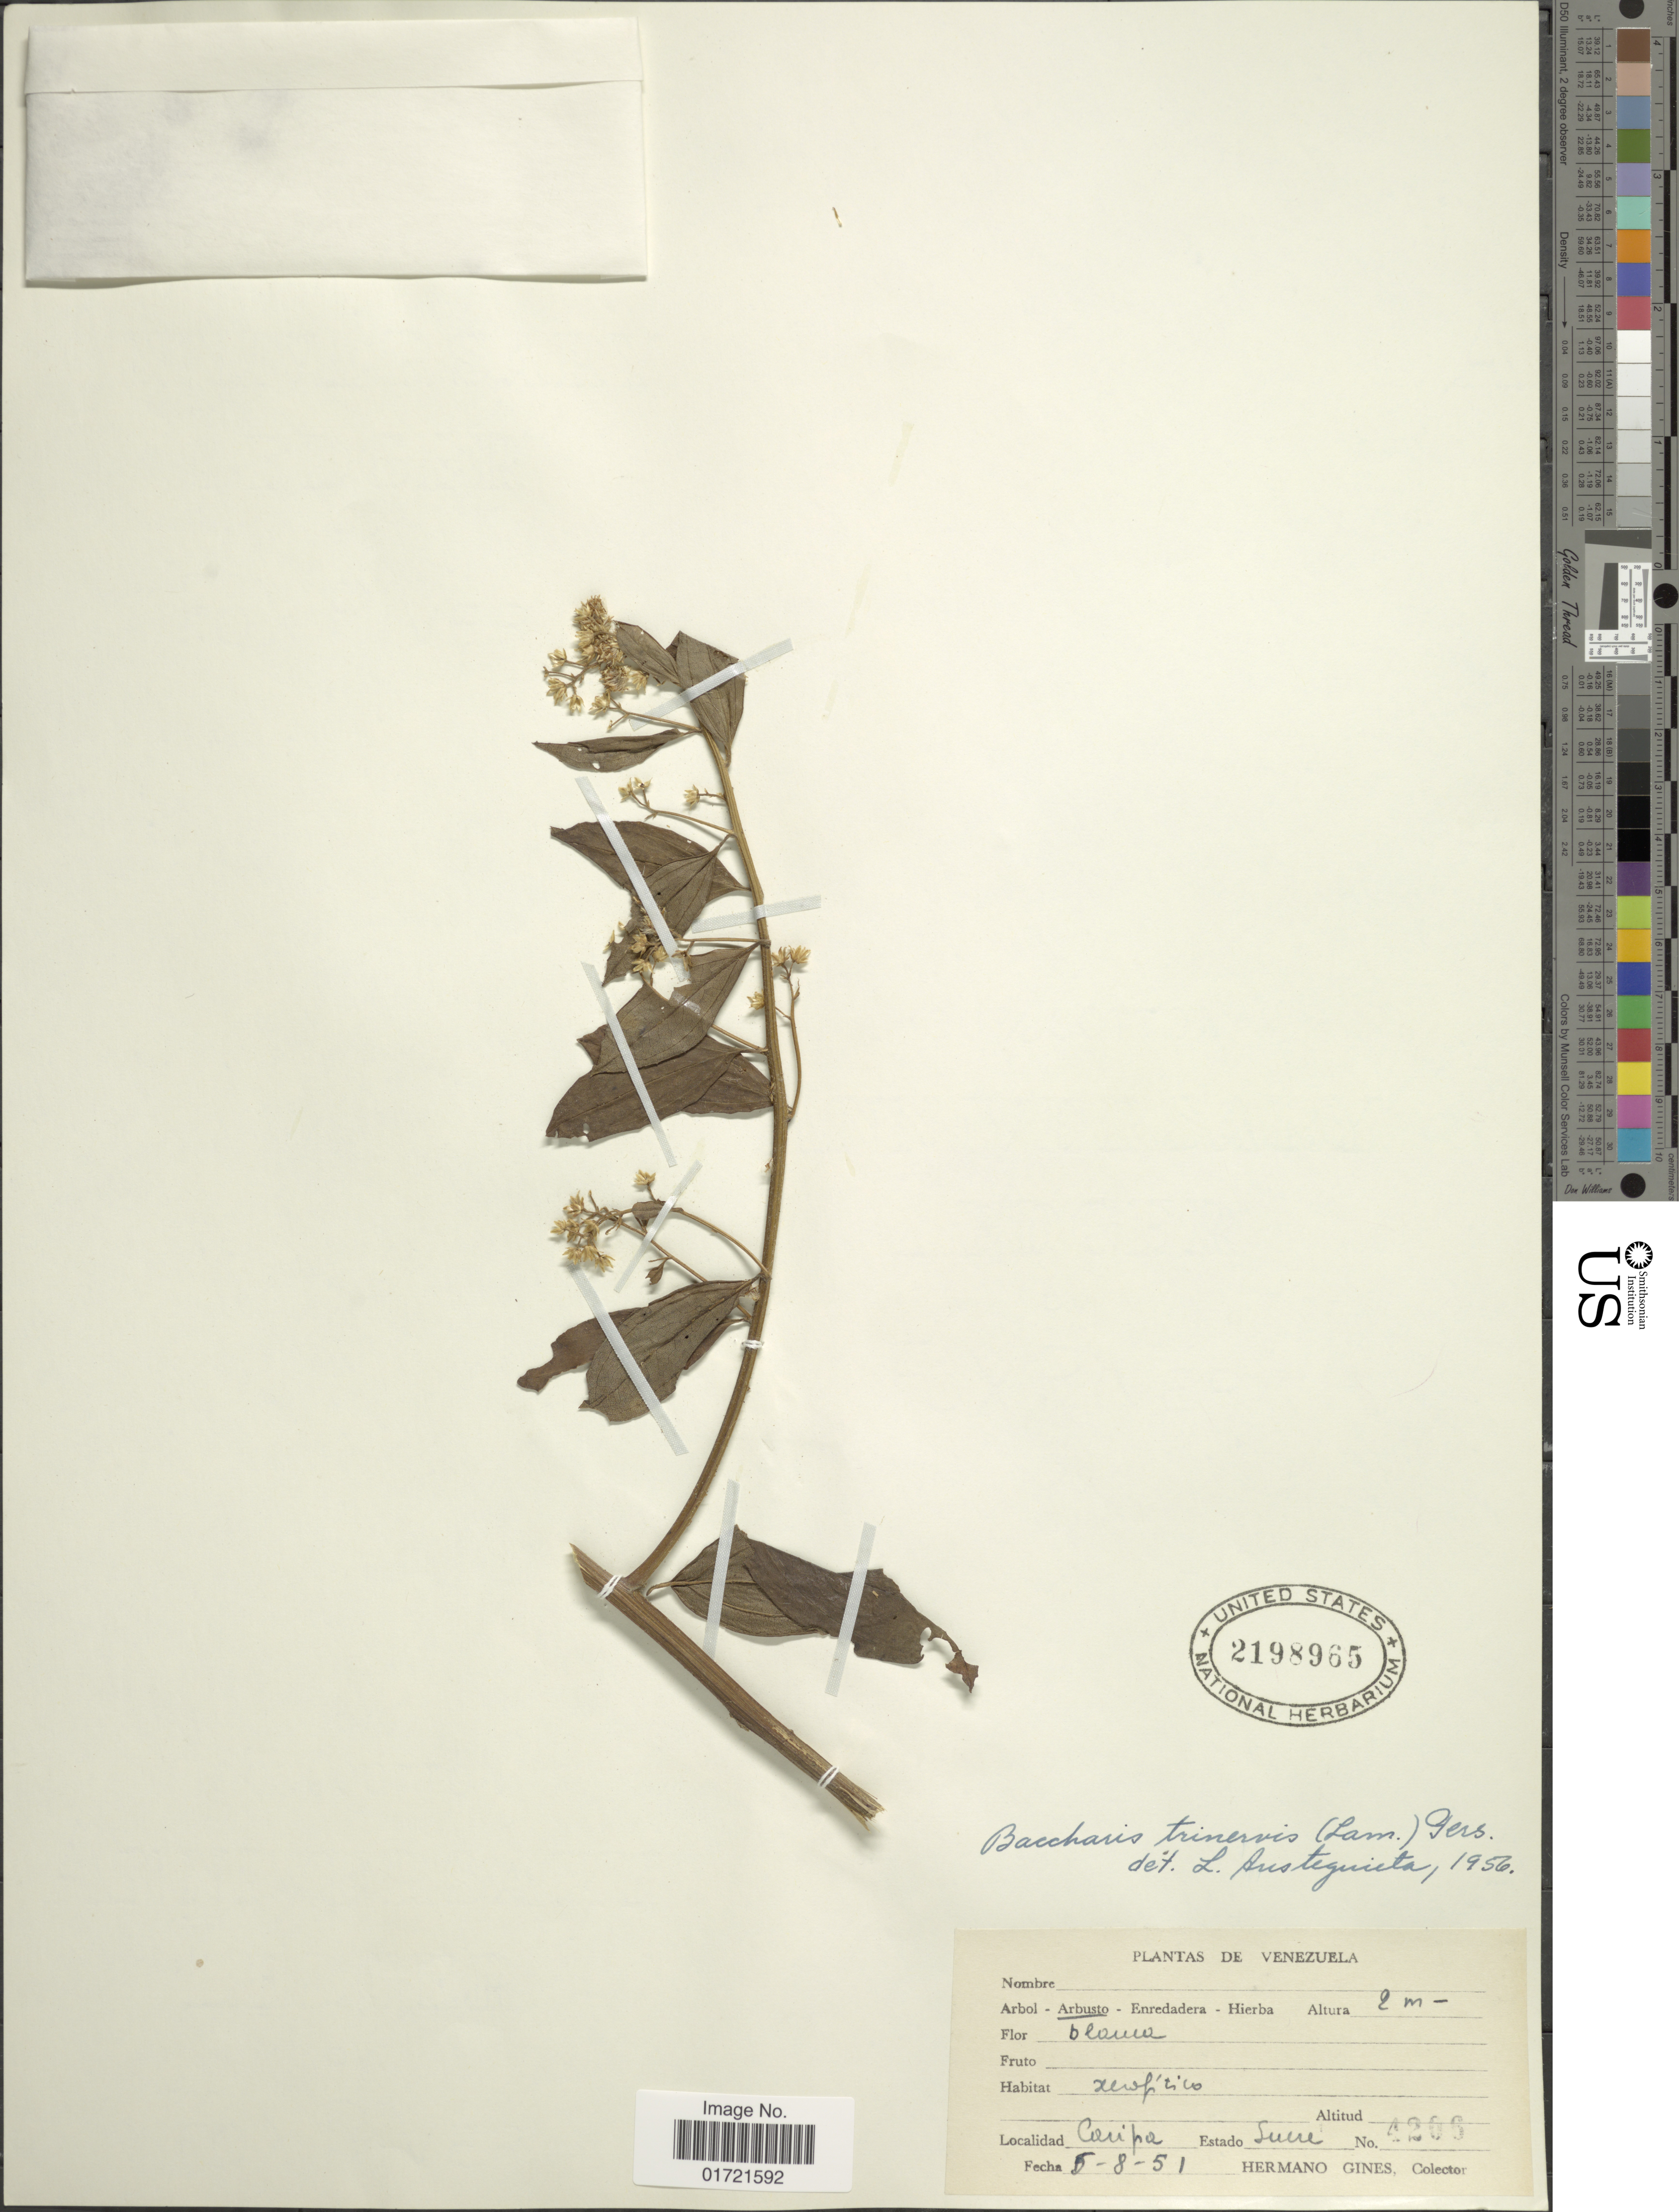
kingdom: Plantae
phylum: Tracheophyta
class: Magnoliopsida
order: Asterales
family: Asteraceae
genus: Baccharis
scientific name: Baccharis trinervis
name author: (Lam.) Pers.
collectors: Bro. Gines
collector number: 4266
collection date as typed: Transcribed d/m/y: 5/8/51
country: Venezuela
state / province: Sucre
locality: Caripa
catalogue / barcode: US 2198965